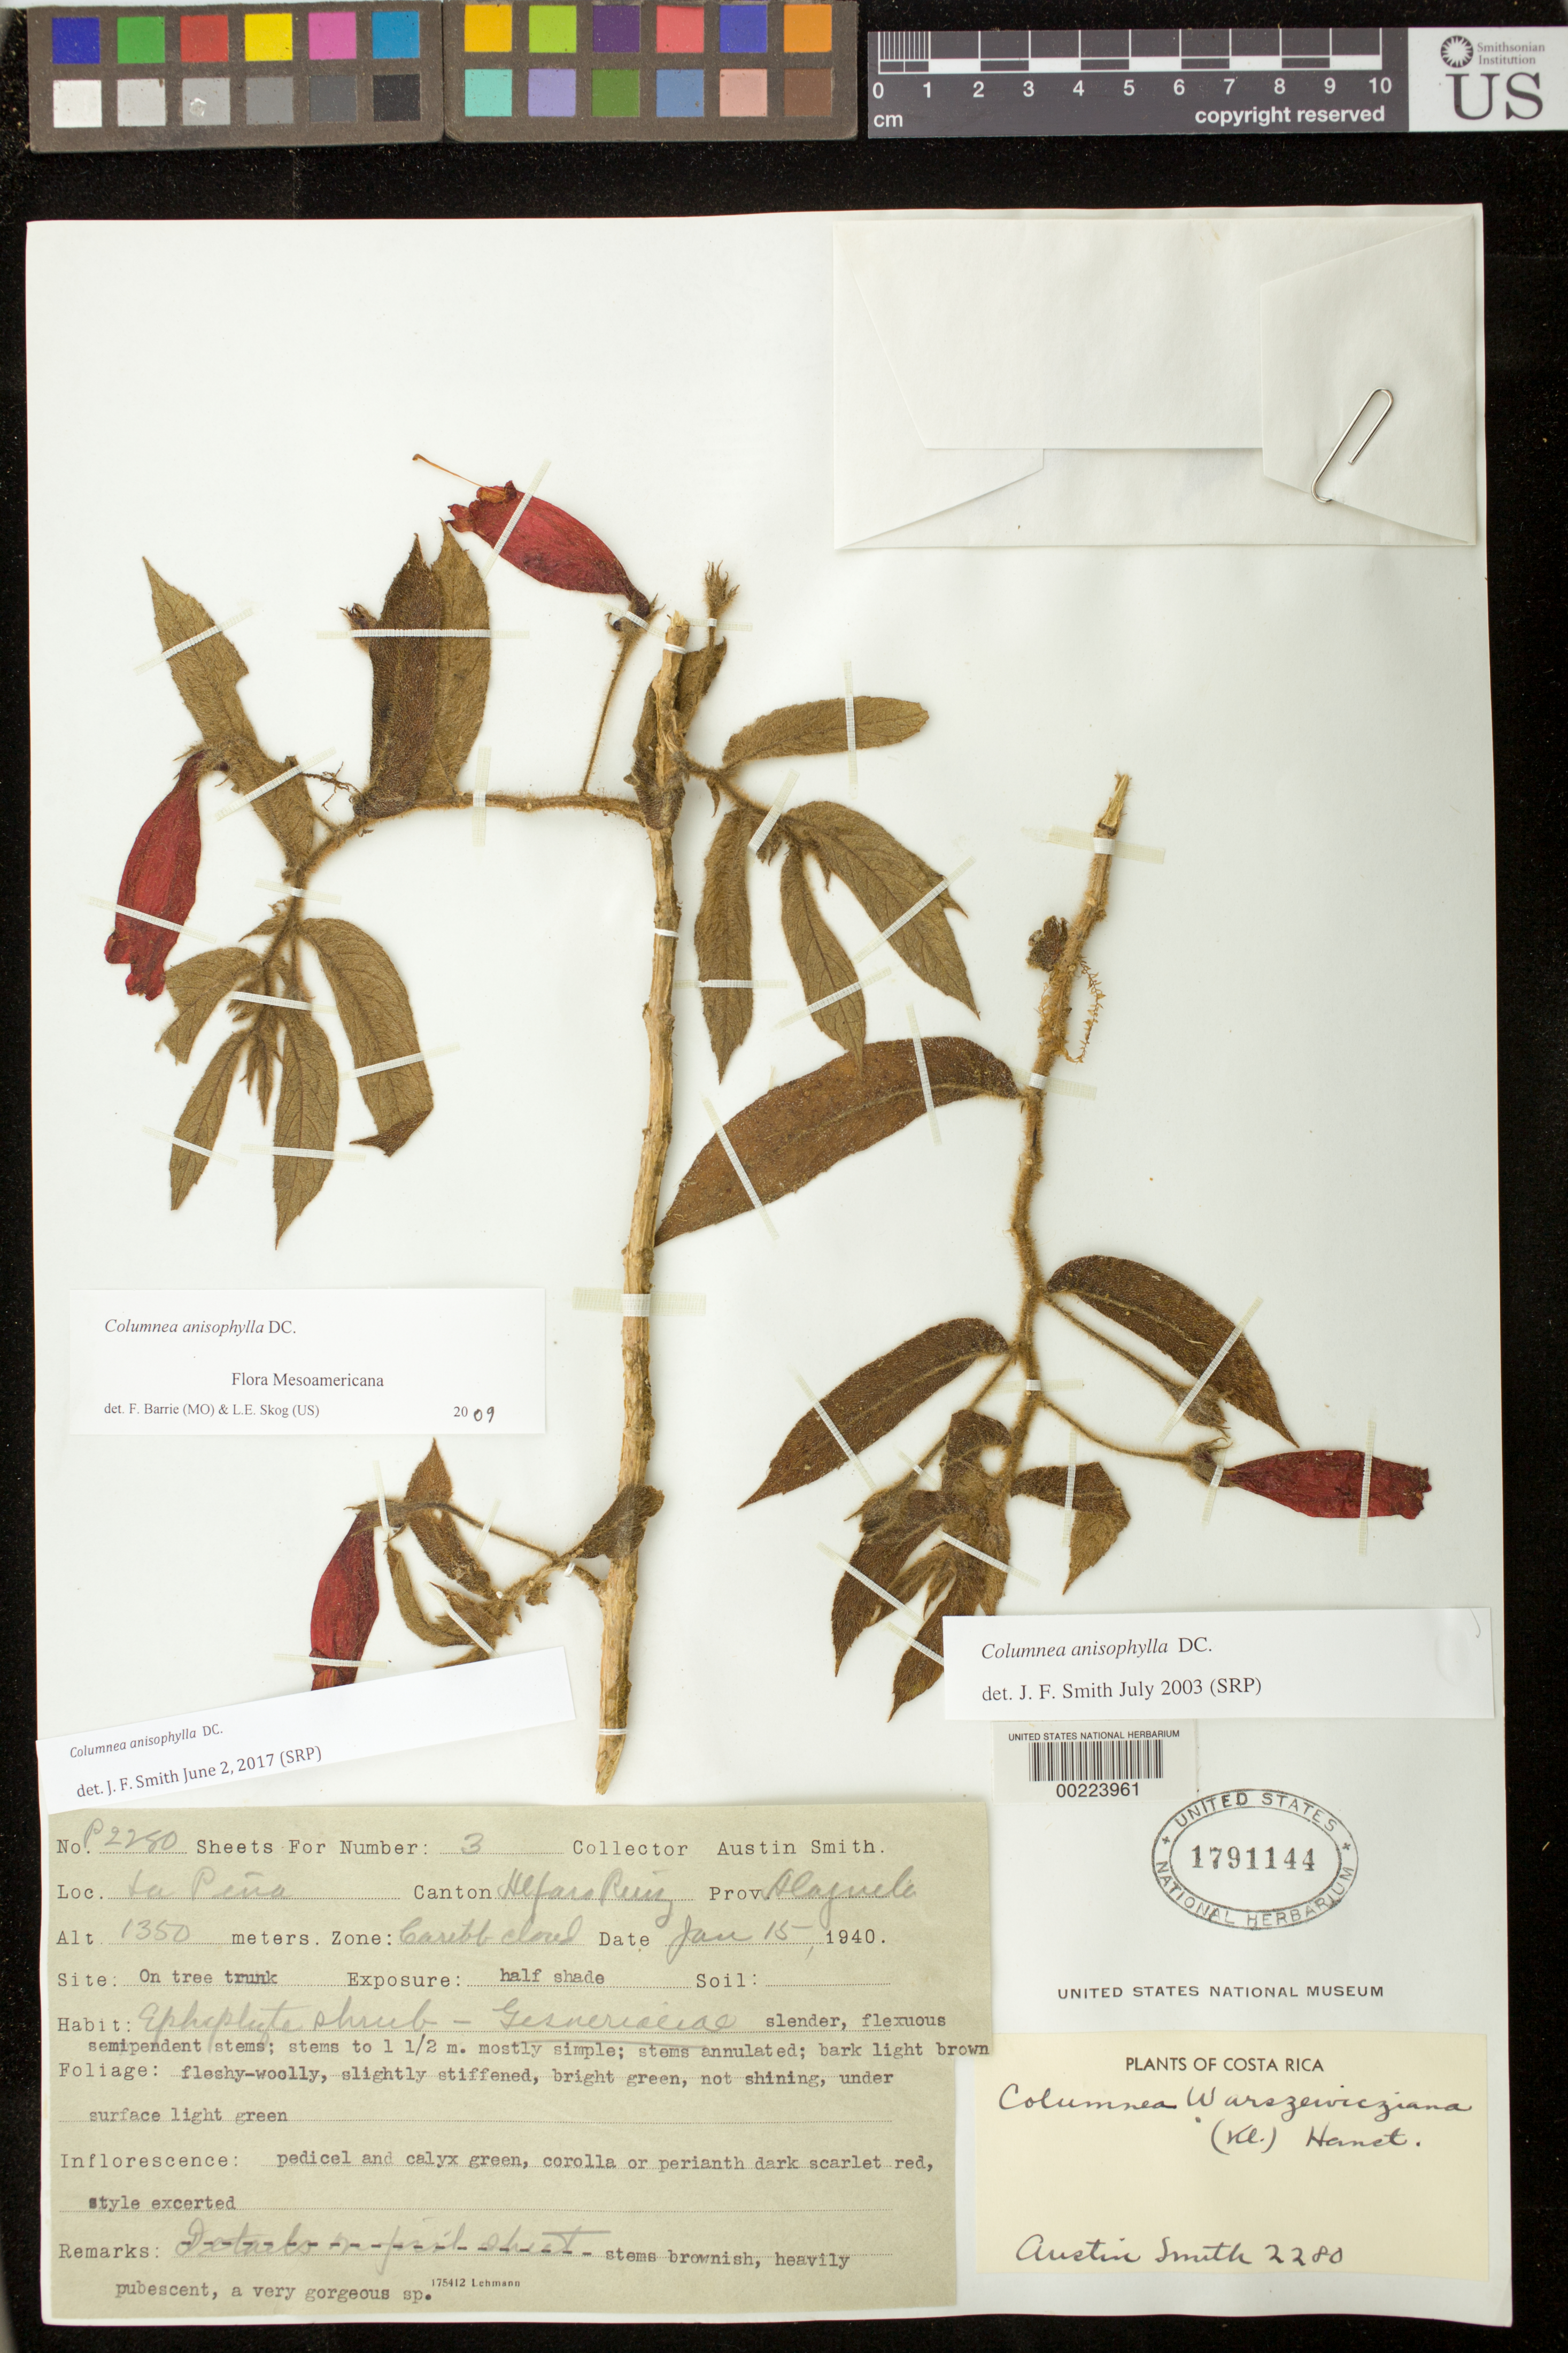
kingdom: Plantae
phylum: Tracheophyta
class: Magnoliopsida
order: Lamiales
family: Gesneriaceae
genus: Columnea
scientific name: Columnea anisophylla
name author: DC.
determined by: Smith, J. F.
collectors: Aust P. Smith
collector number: P 2280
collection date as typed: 15 Jan 1940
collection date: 1940-01-15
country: Costa Rica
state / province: Alajuela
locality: La Peña [Piña?], Canton Alfaro Ruiz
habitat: Caribb cloud zone, on tree trunk, half shade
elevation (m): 1350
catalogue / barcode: US 1791144